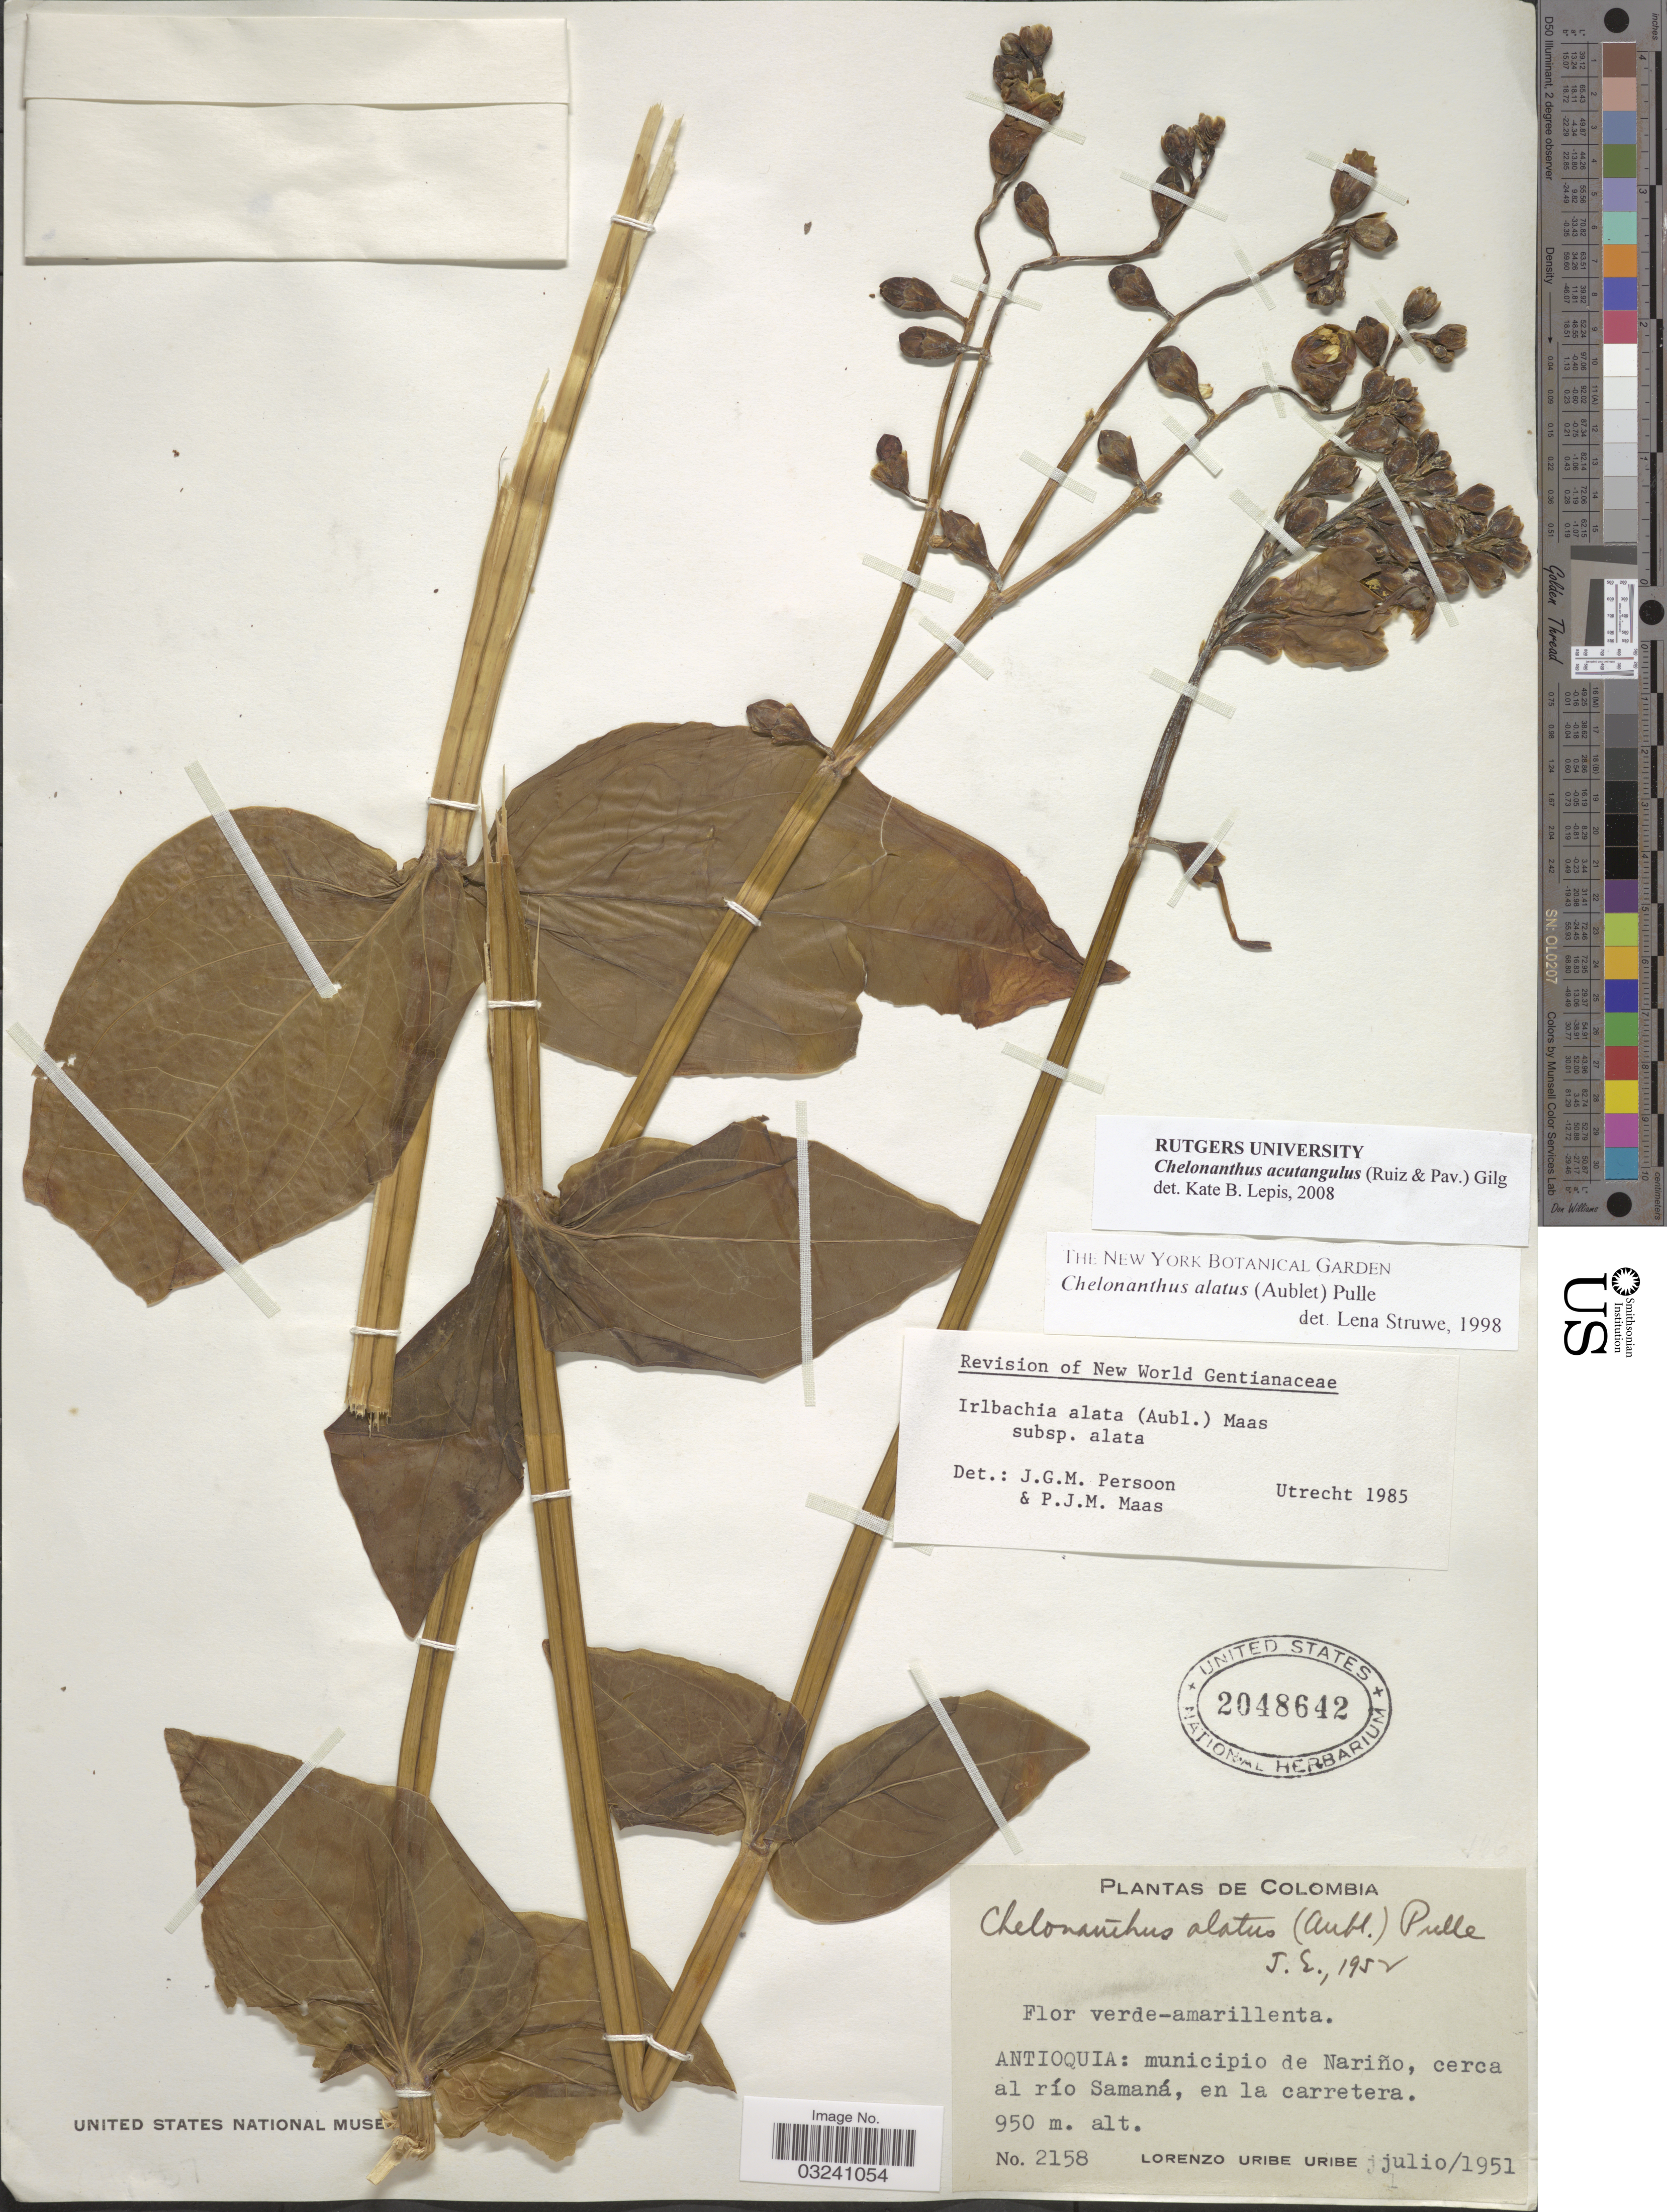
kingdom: Plantae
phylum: Tracheophyta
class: Magnoliopsida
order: Gentianales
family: Gentianaceae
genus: Chelonanthus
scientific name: Chelonanthus acutangulus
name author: (Ruiz & Pav.) Gilg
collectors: L. Uribe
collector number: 2158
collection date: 1951-07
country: Colombia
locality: Antioquia: municipio de Nariño, cerca al río Samaná, en la carretera.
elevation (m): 950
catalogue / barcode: US 2048642